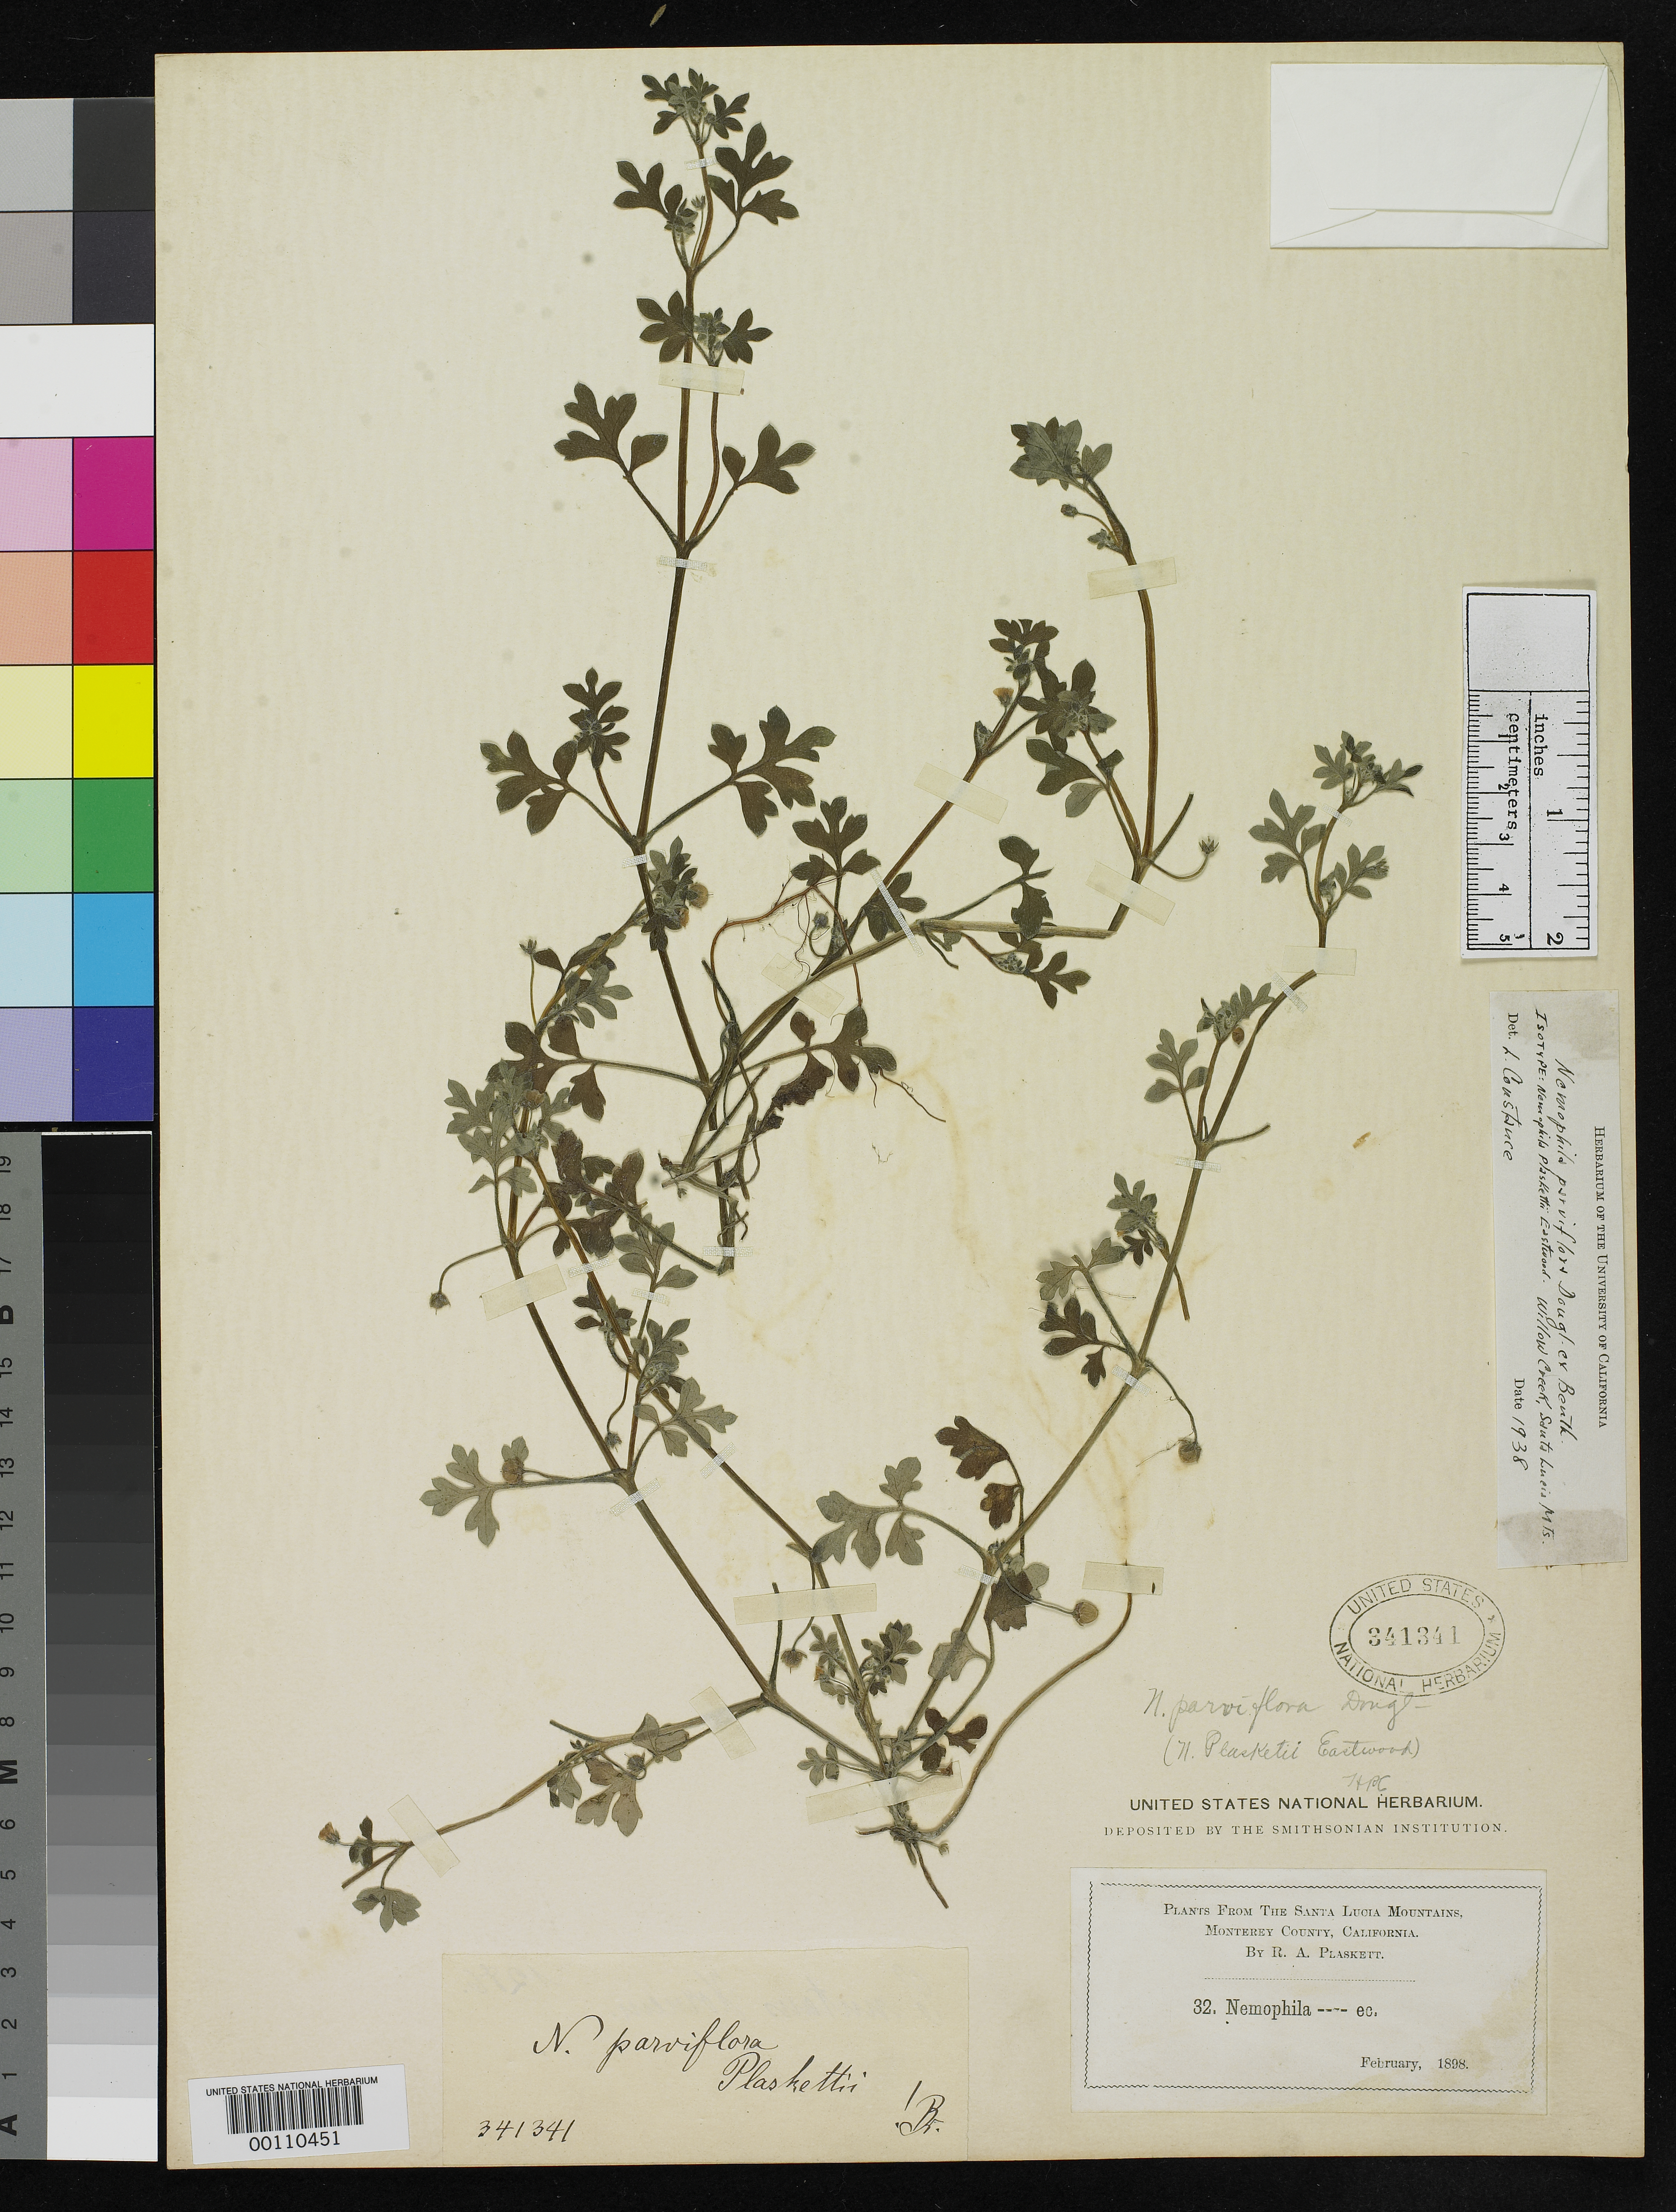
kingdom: Plantae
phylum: Tracheophyta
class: Magnoliopsida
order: Boraginales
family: Hydrophyllaceae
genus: Nemophila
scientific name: Nemophila plaskettii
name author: Eastw.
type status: Isotype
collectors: R. Plaskett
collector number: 32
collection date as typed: Feb 1898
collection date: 1898-02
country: United States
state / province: California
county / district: Monterey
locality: Santa Lucia Mts.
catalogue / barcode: US 341341